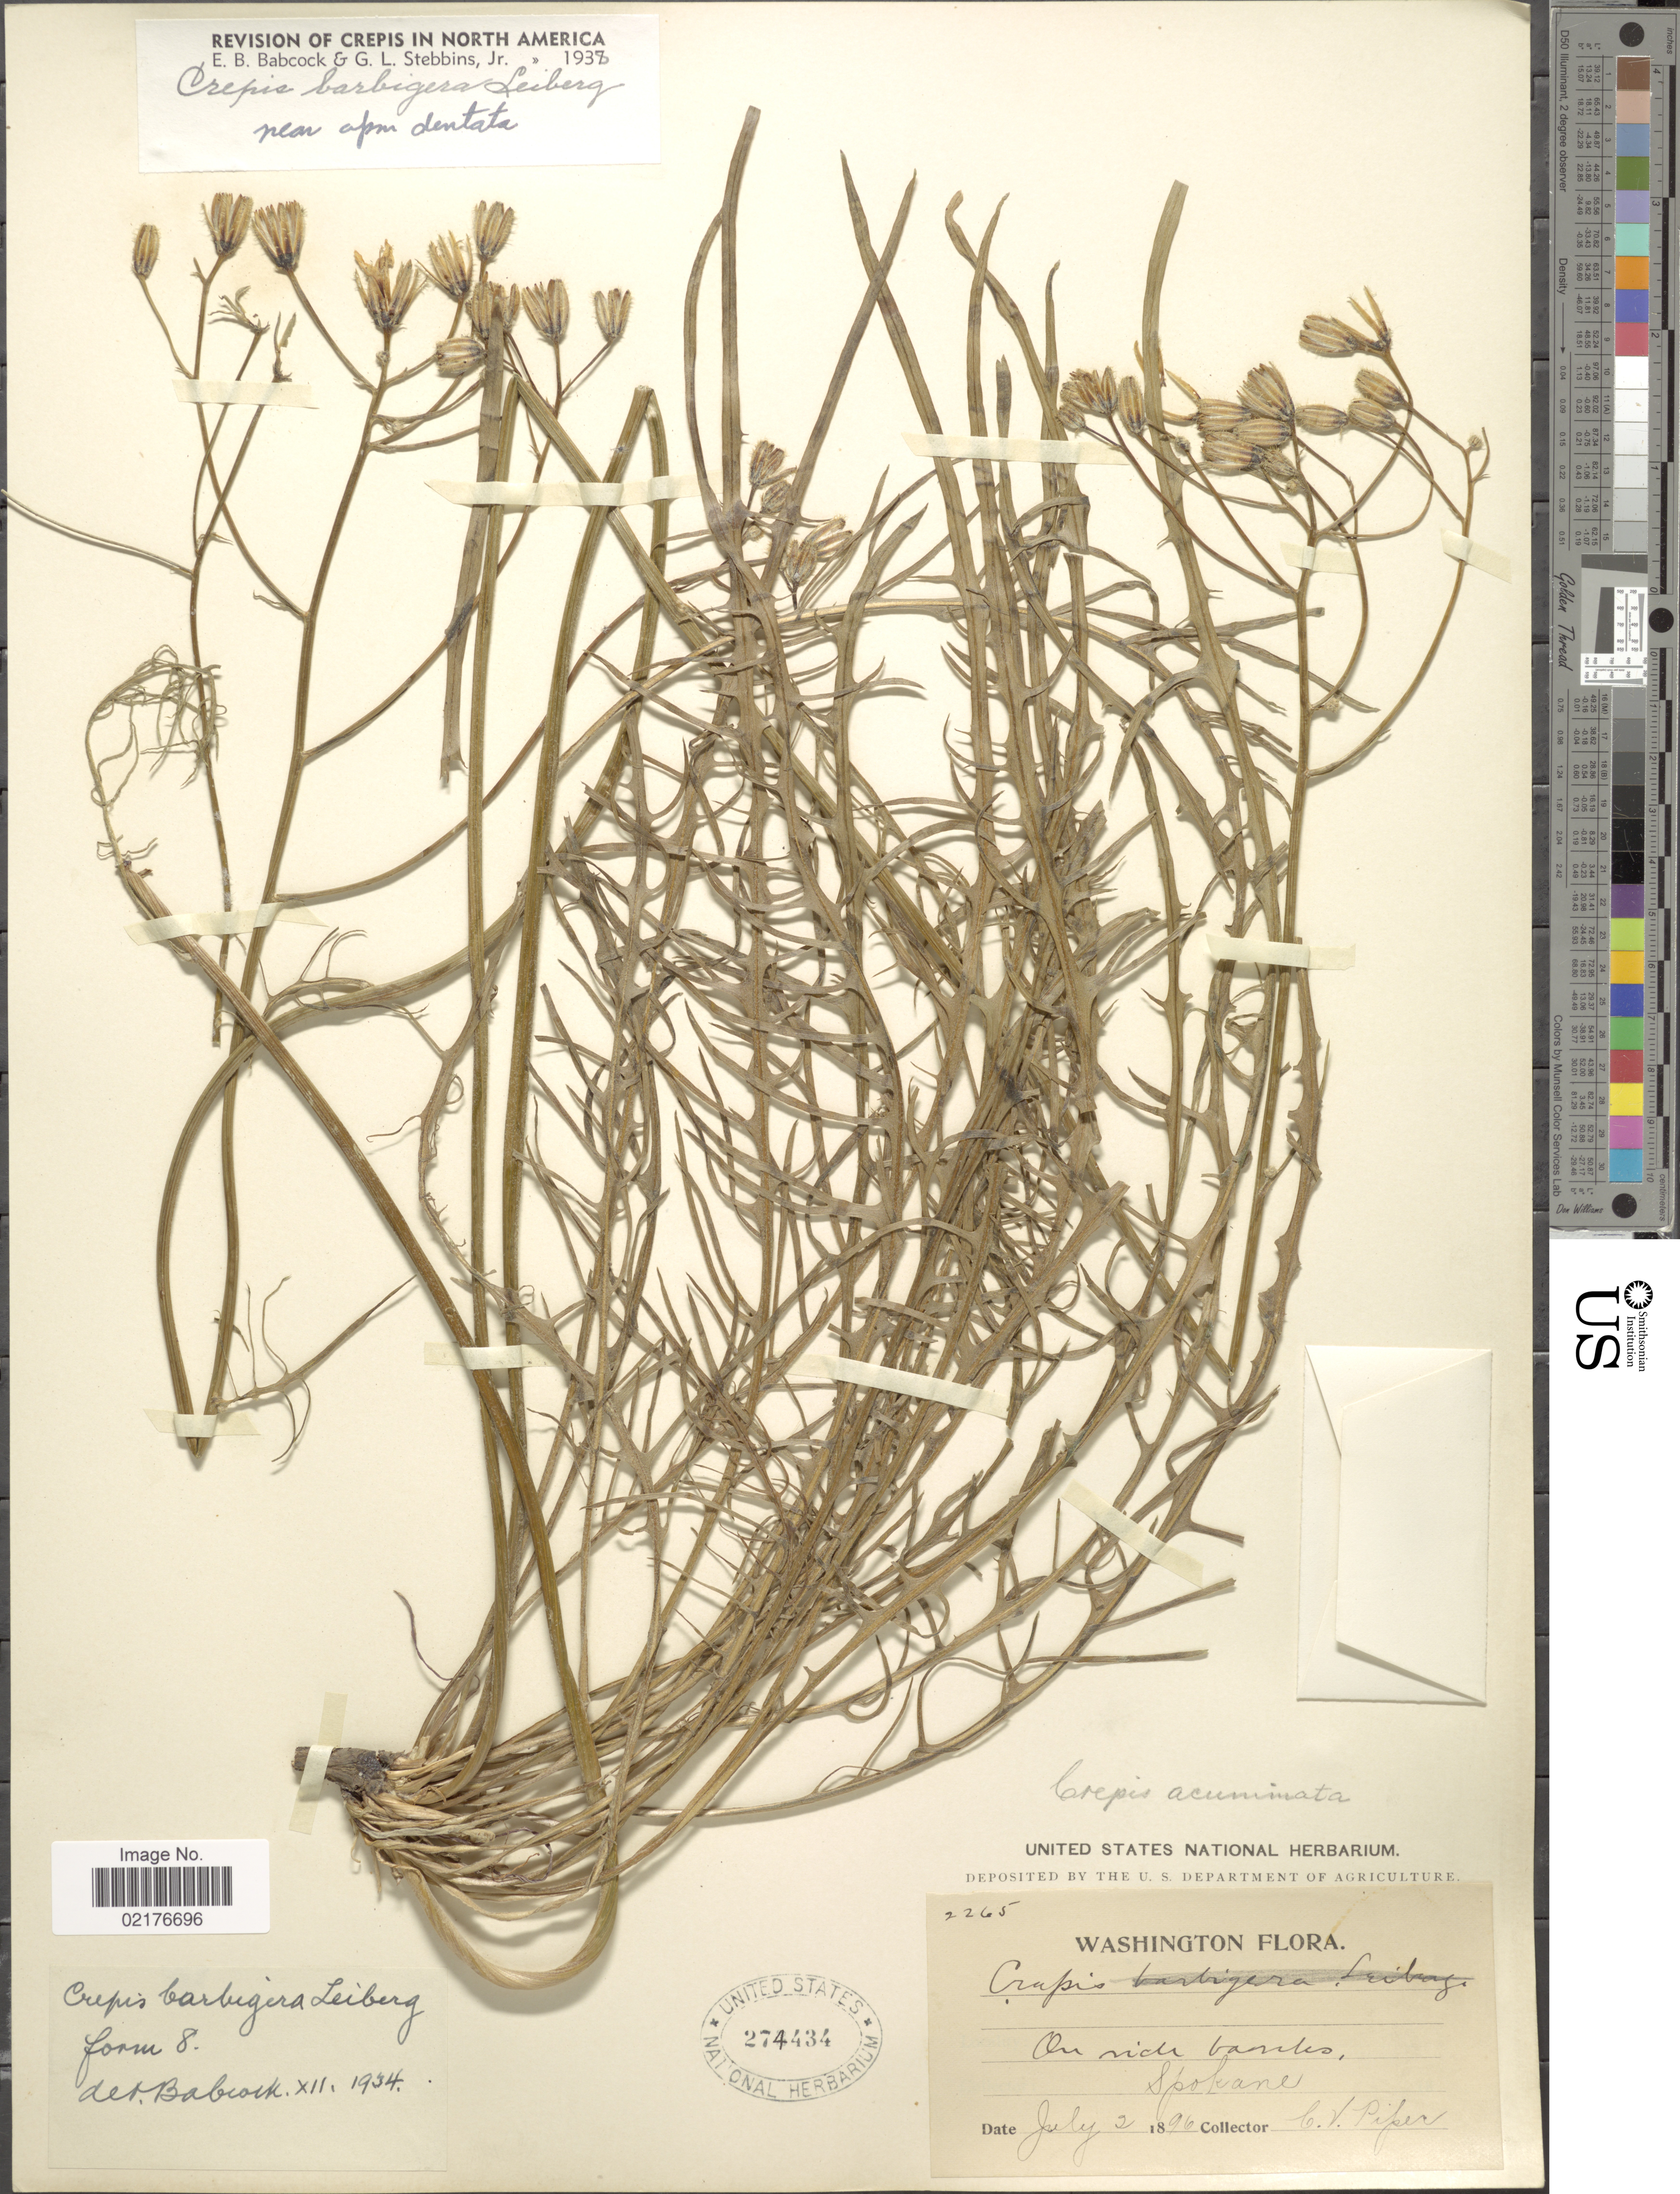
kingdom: Plantae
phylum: Tracheophyta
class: Magnoliopsida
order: Asterales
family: Asteraceae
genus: Crepis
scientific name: Crepis barbigera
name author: Leiberg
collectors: C. V. Piper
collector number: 2265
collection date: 1896-07-02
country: United States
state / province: Washington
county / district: Spokane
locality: Spokane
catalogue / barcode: US 274434